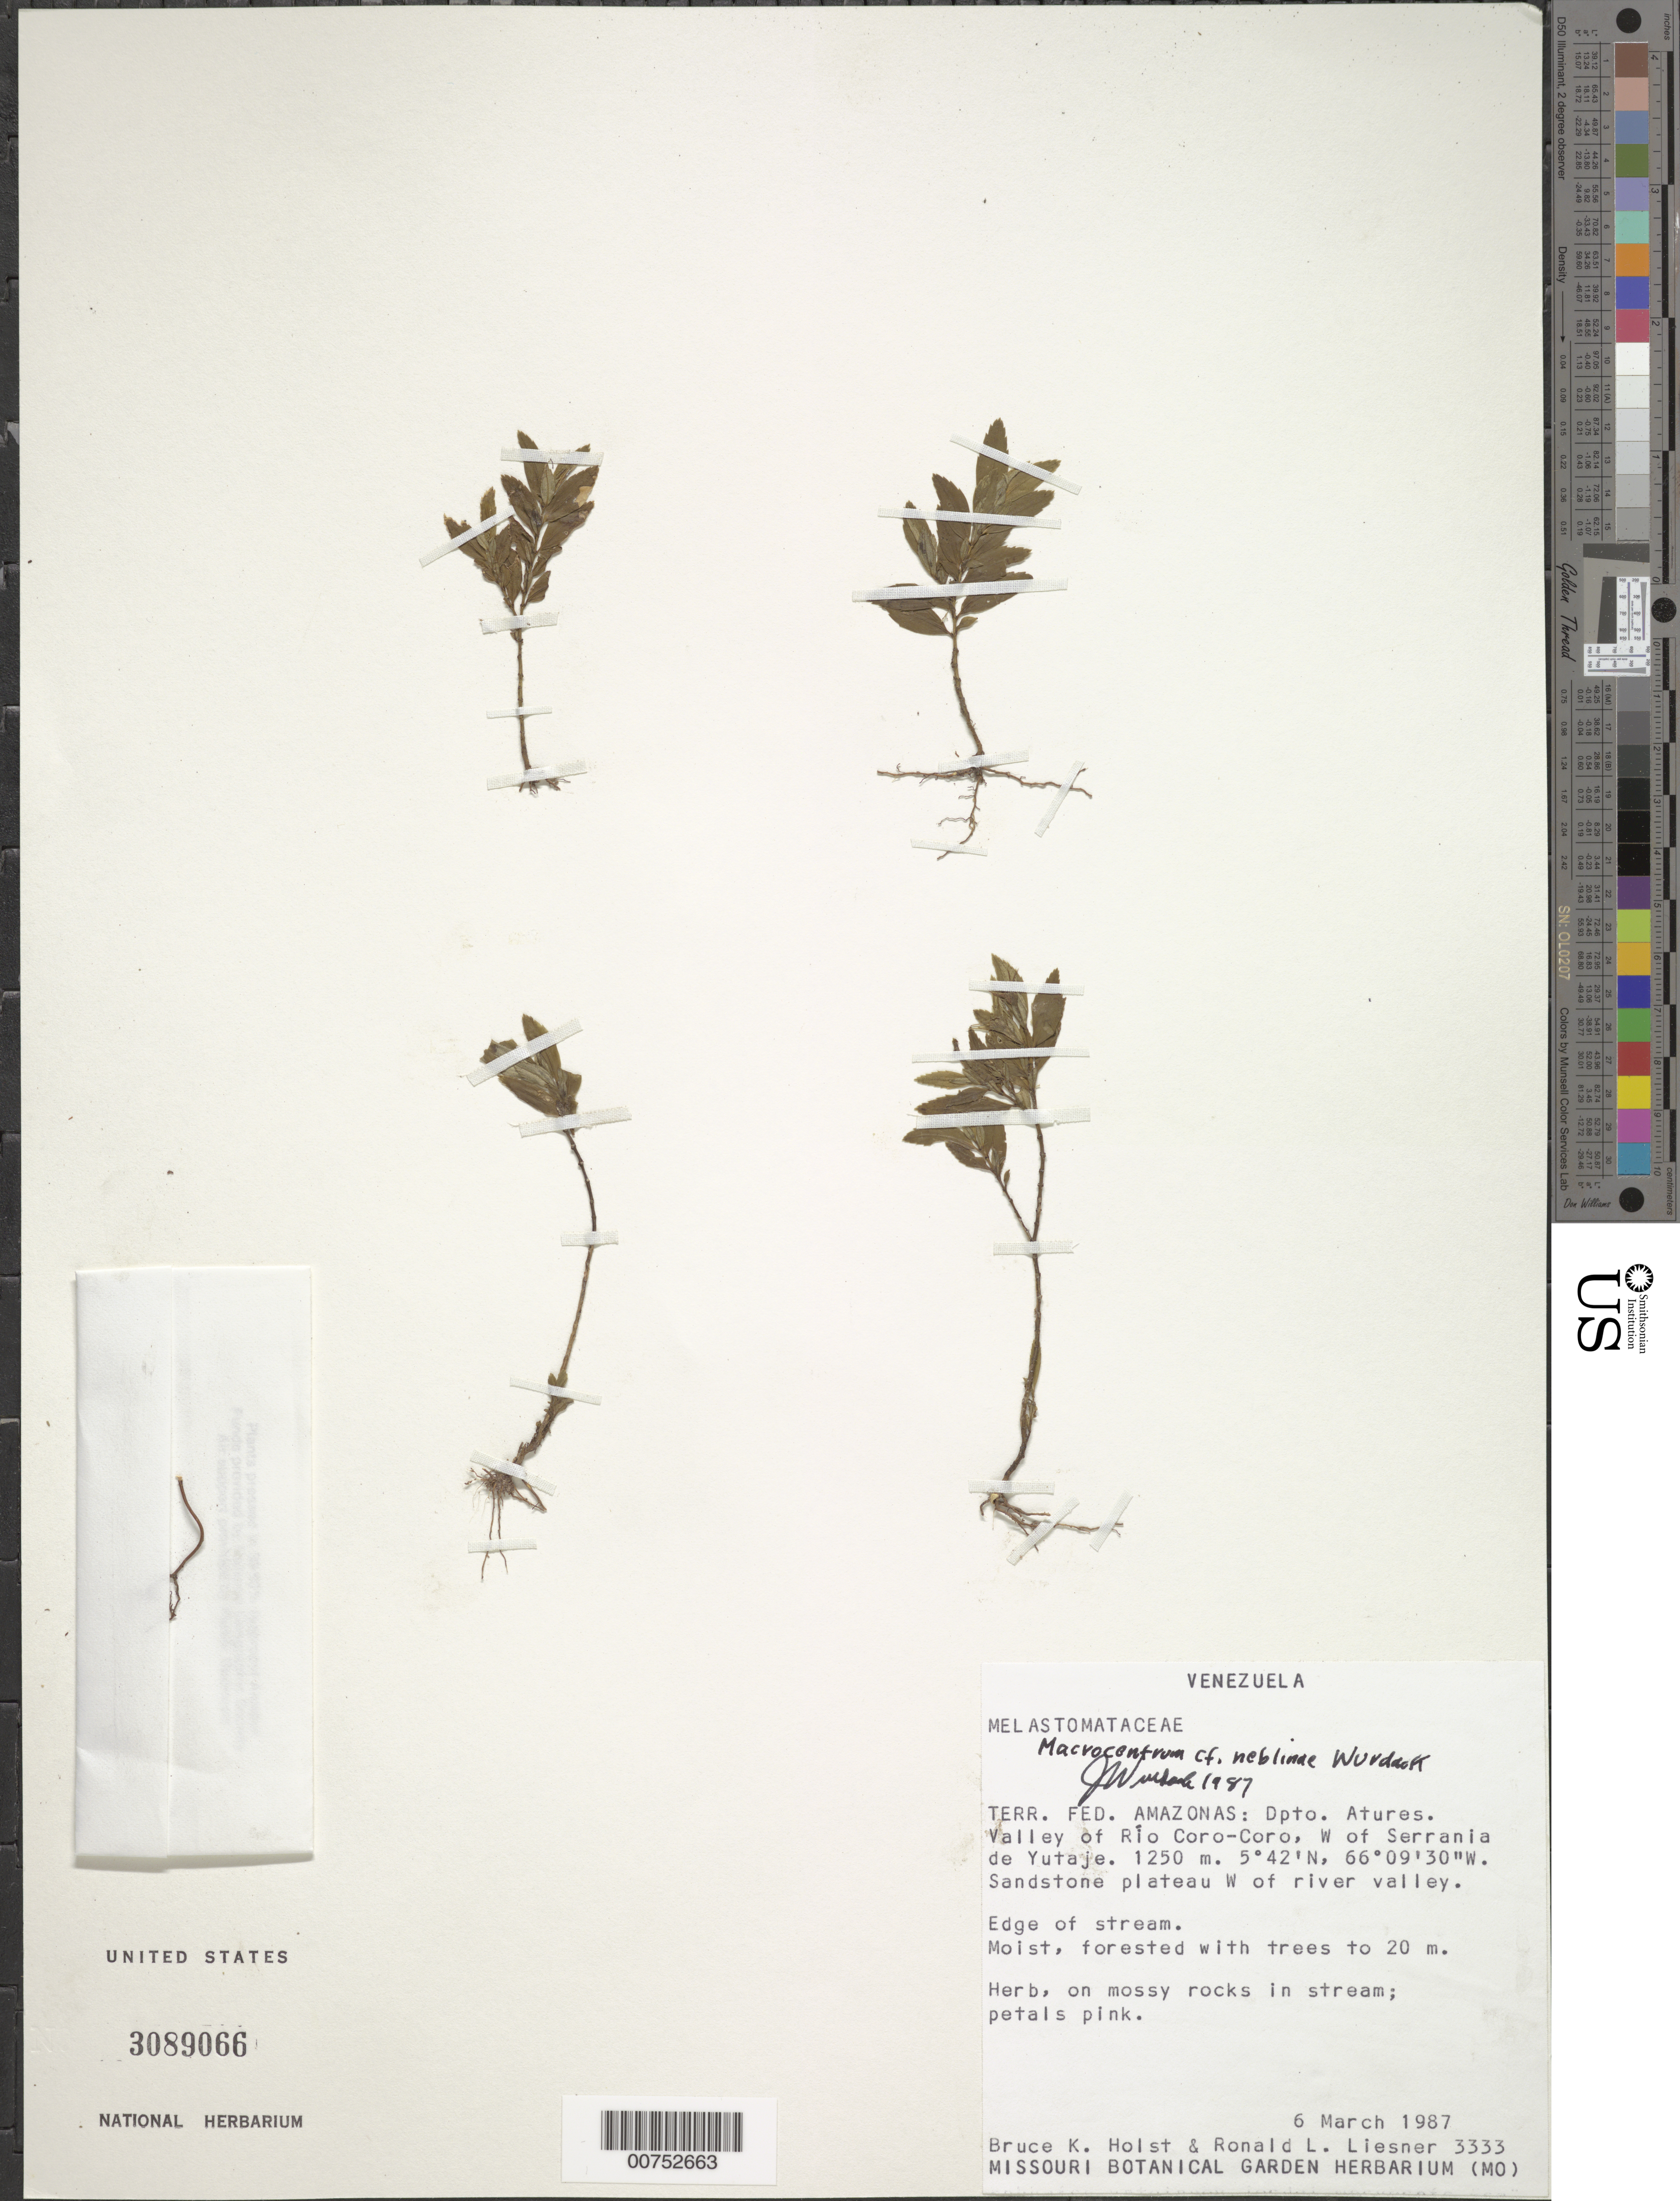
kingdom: Plantae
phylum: Tracheophyta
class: Magnoliopsida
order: Myrtales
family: Melastomataceae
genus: Macrocentrum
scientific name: Macrocentrum neblinae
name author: Wurdack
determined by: Wurdack, John J., (US), US (UNITED STATES)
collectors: B. Holst & R. L. Liesner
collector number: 3333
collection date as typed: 6-Mar-87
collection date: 1987-03-06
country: Venezuela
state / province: Amazonas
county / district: Atures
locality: Río Coro-Coro, W of Serrania de Yutajé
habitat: Edge of stream, moist forested with trees to 20 m; on mossy rocks in stream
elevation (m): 1250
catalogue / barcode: US 3089066